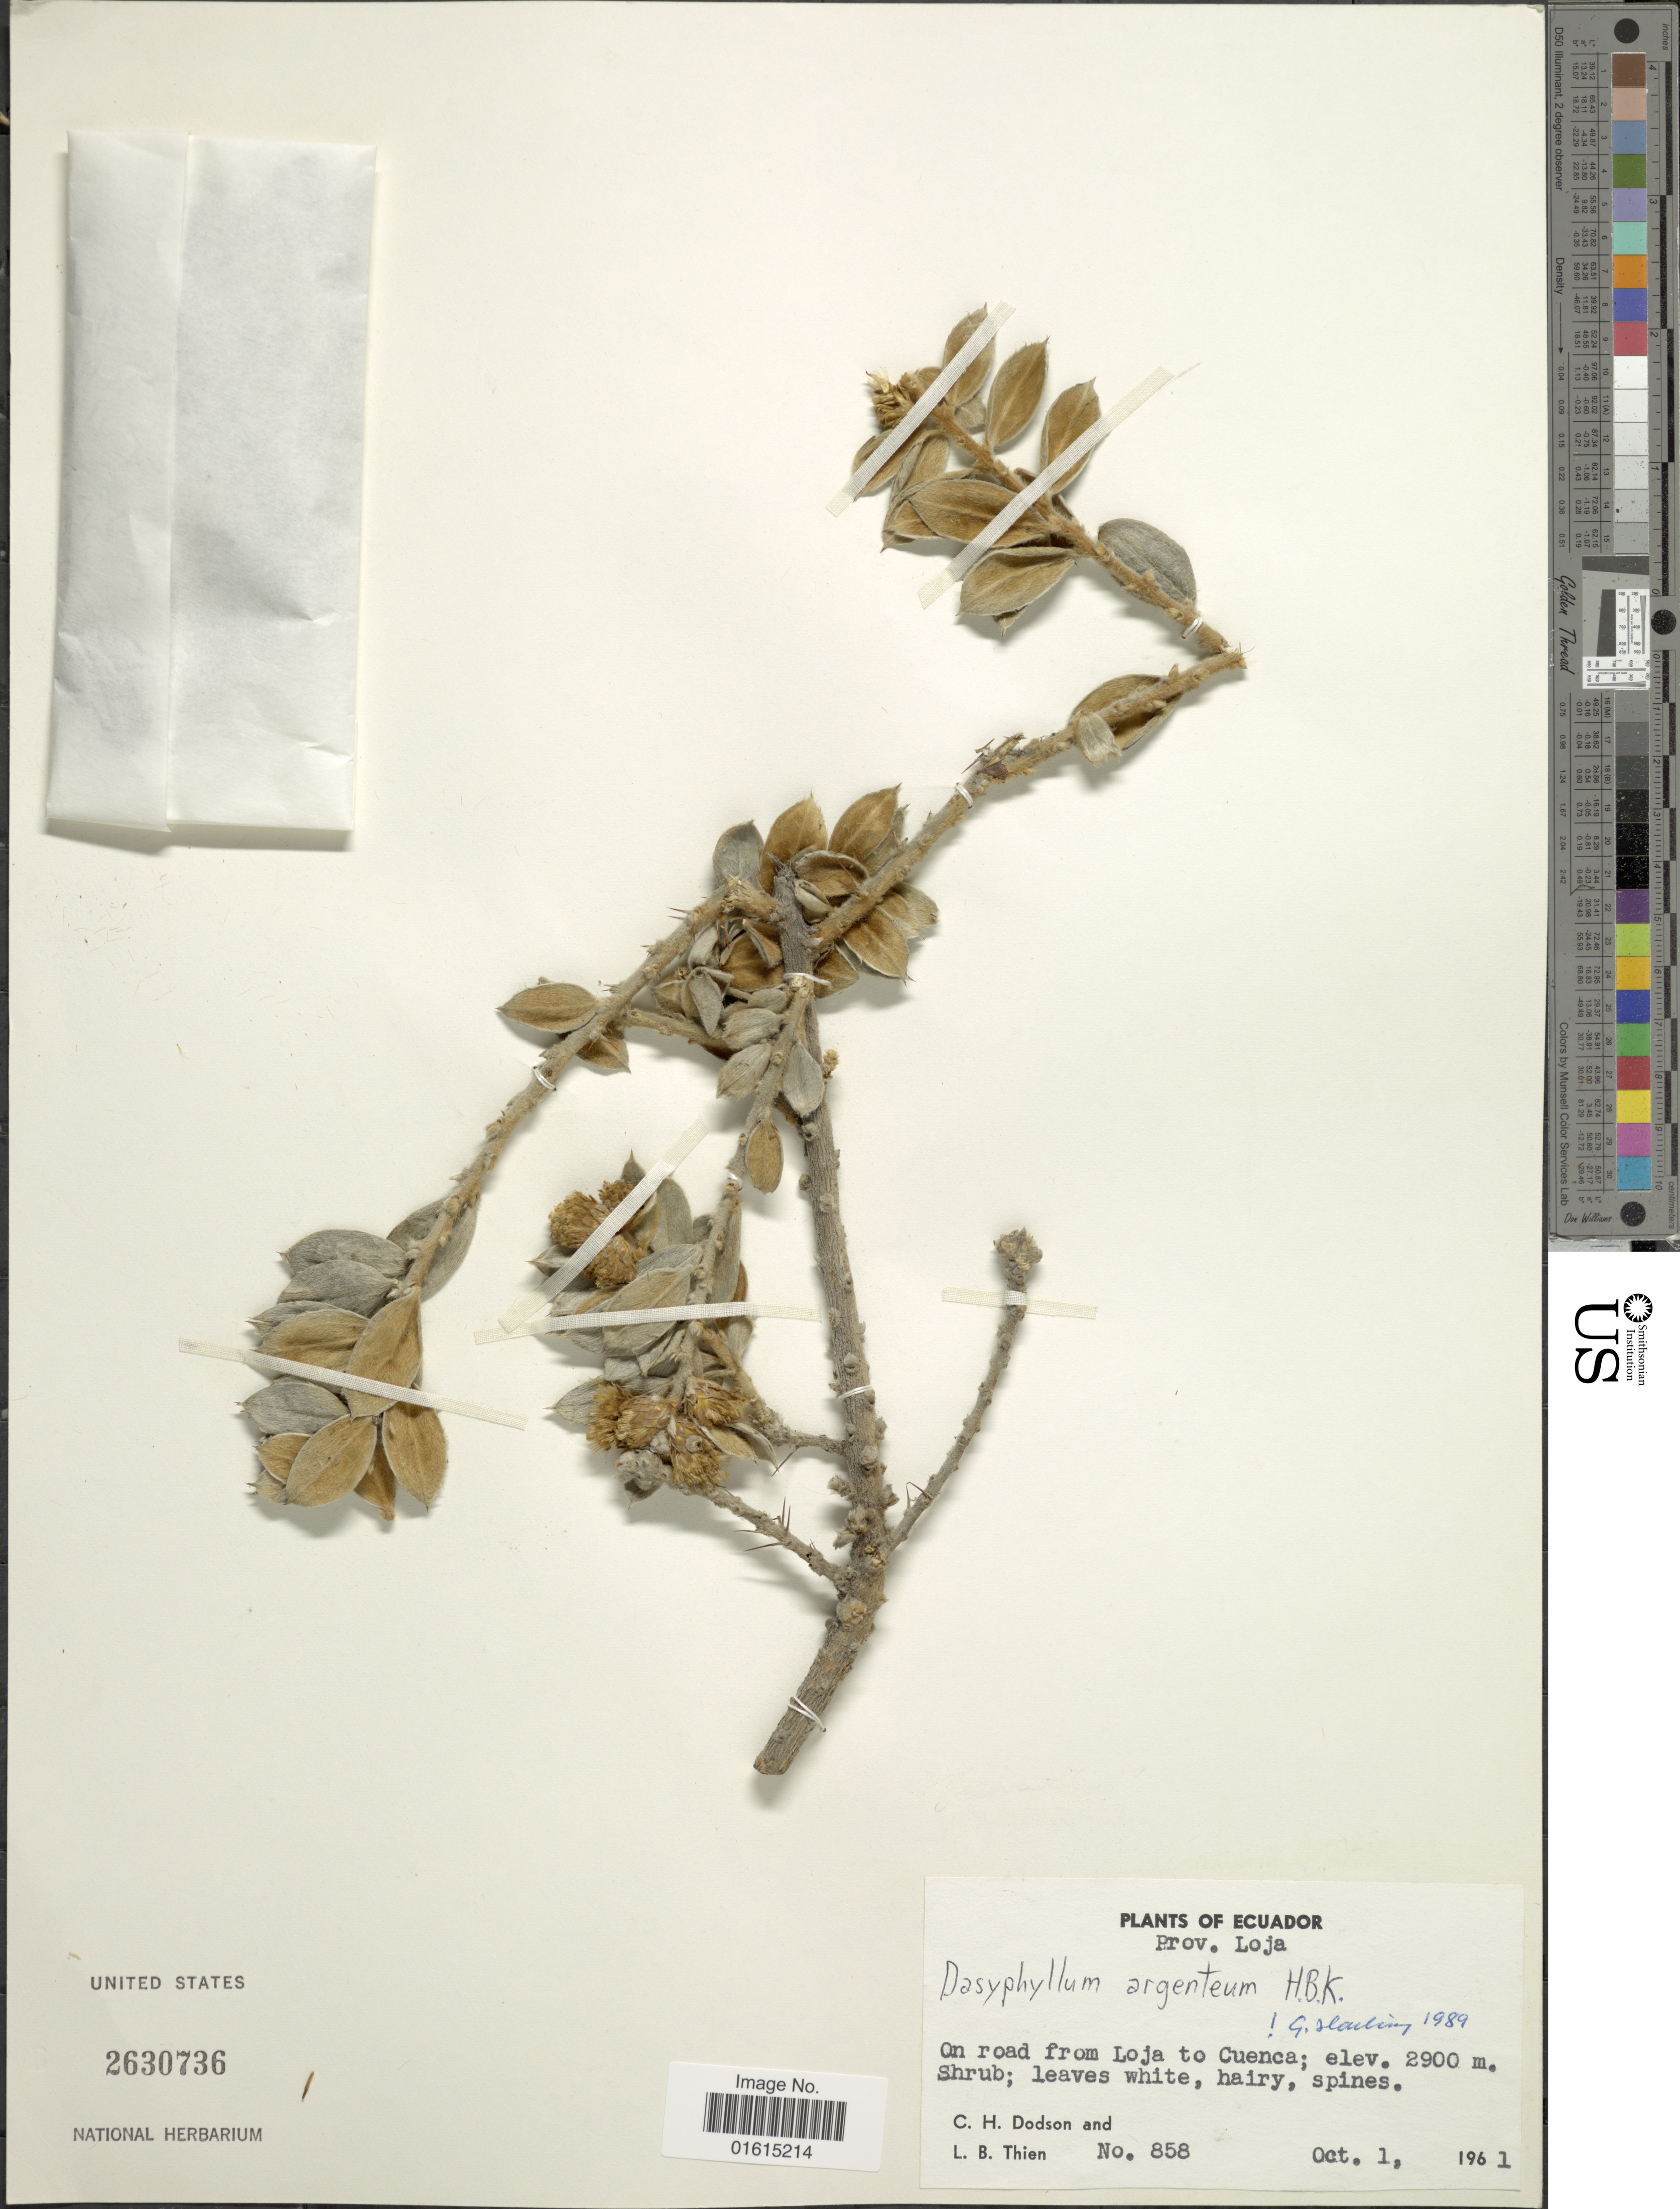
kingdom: Plantae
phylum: Tracheophyta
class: Magnoliopsida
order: Asterales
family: Asteraceae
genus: Dasyphyllum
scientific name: Dasyphyllum argenteum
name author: Kunth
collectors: C. H. Dodson & L. Thien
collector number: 858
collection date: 1961-10-01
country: Ecuador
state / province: Loja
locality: Prov. Loja, on road from Loja to Cuenca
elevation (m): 2900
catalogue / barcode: US 2630736